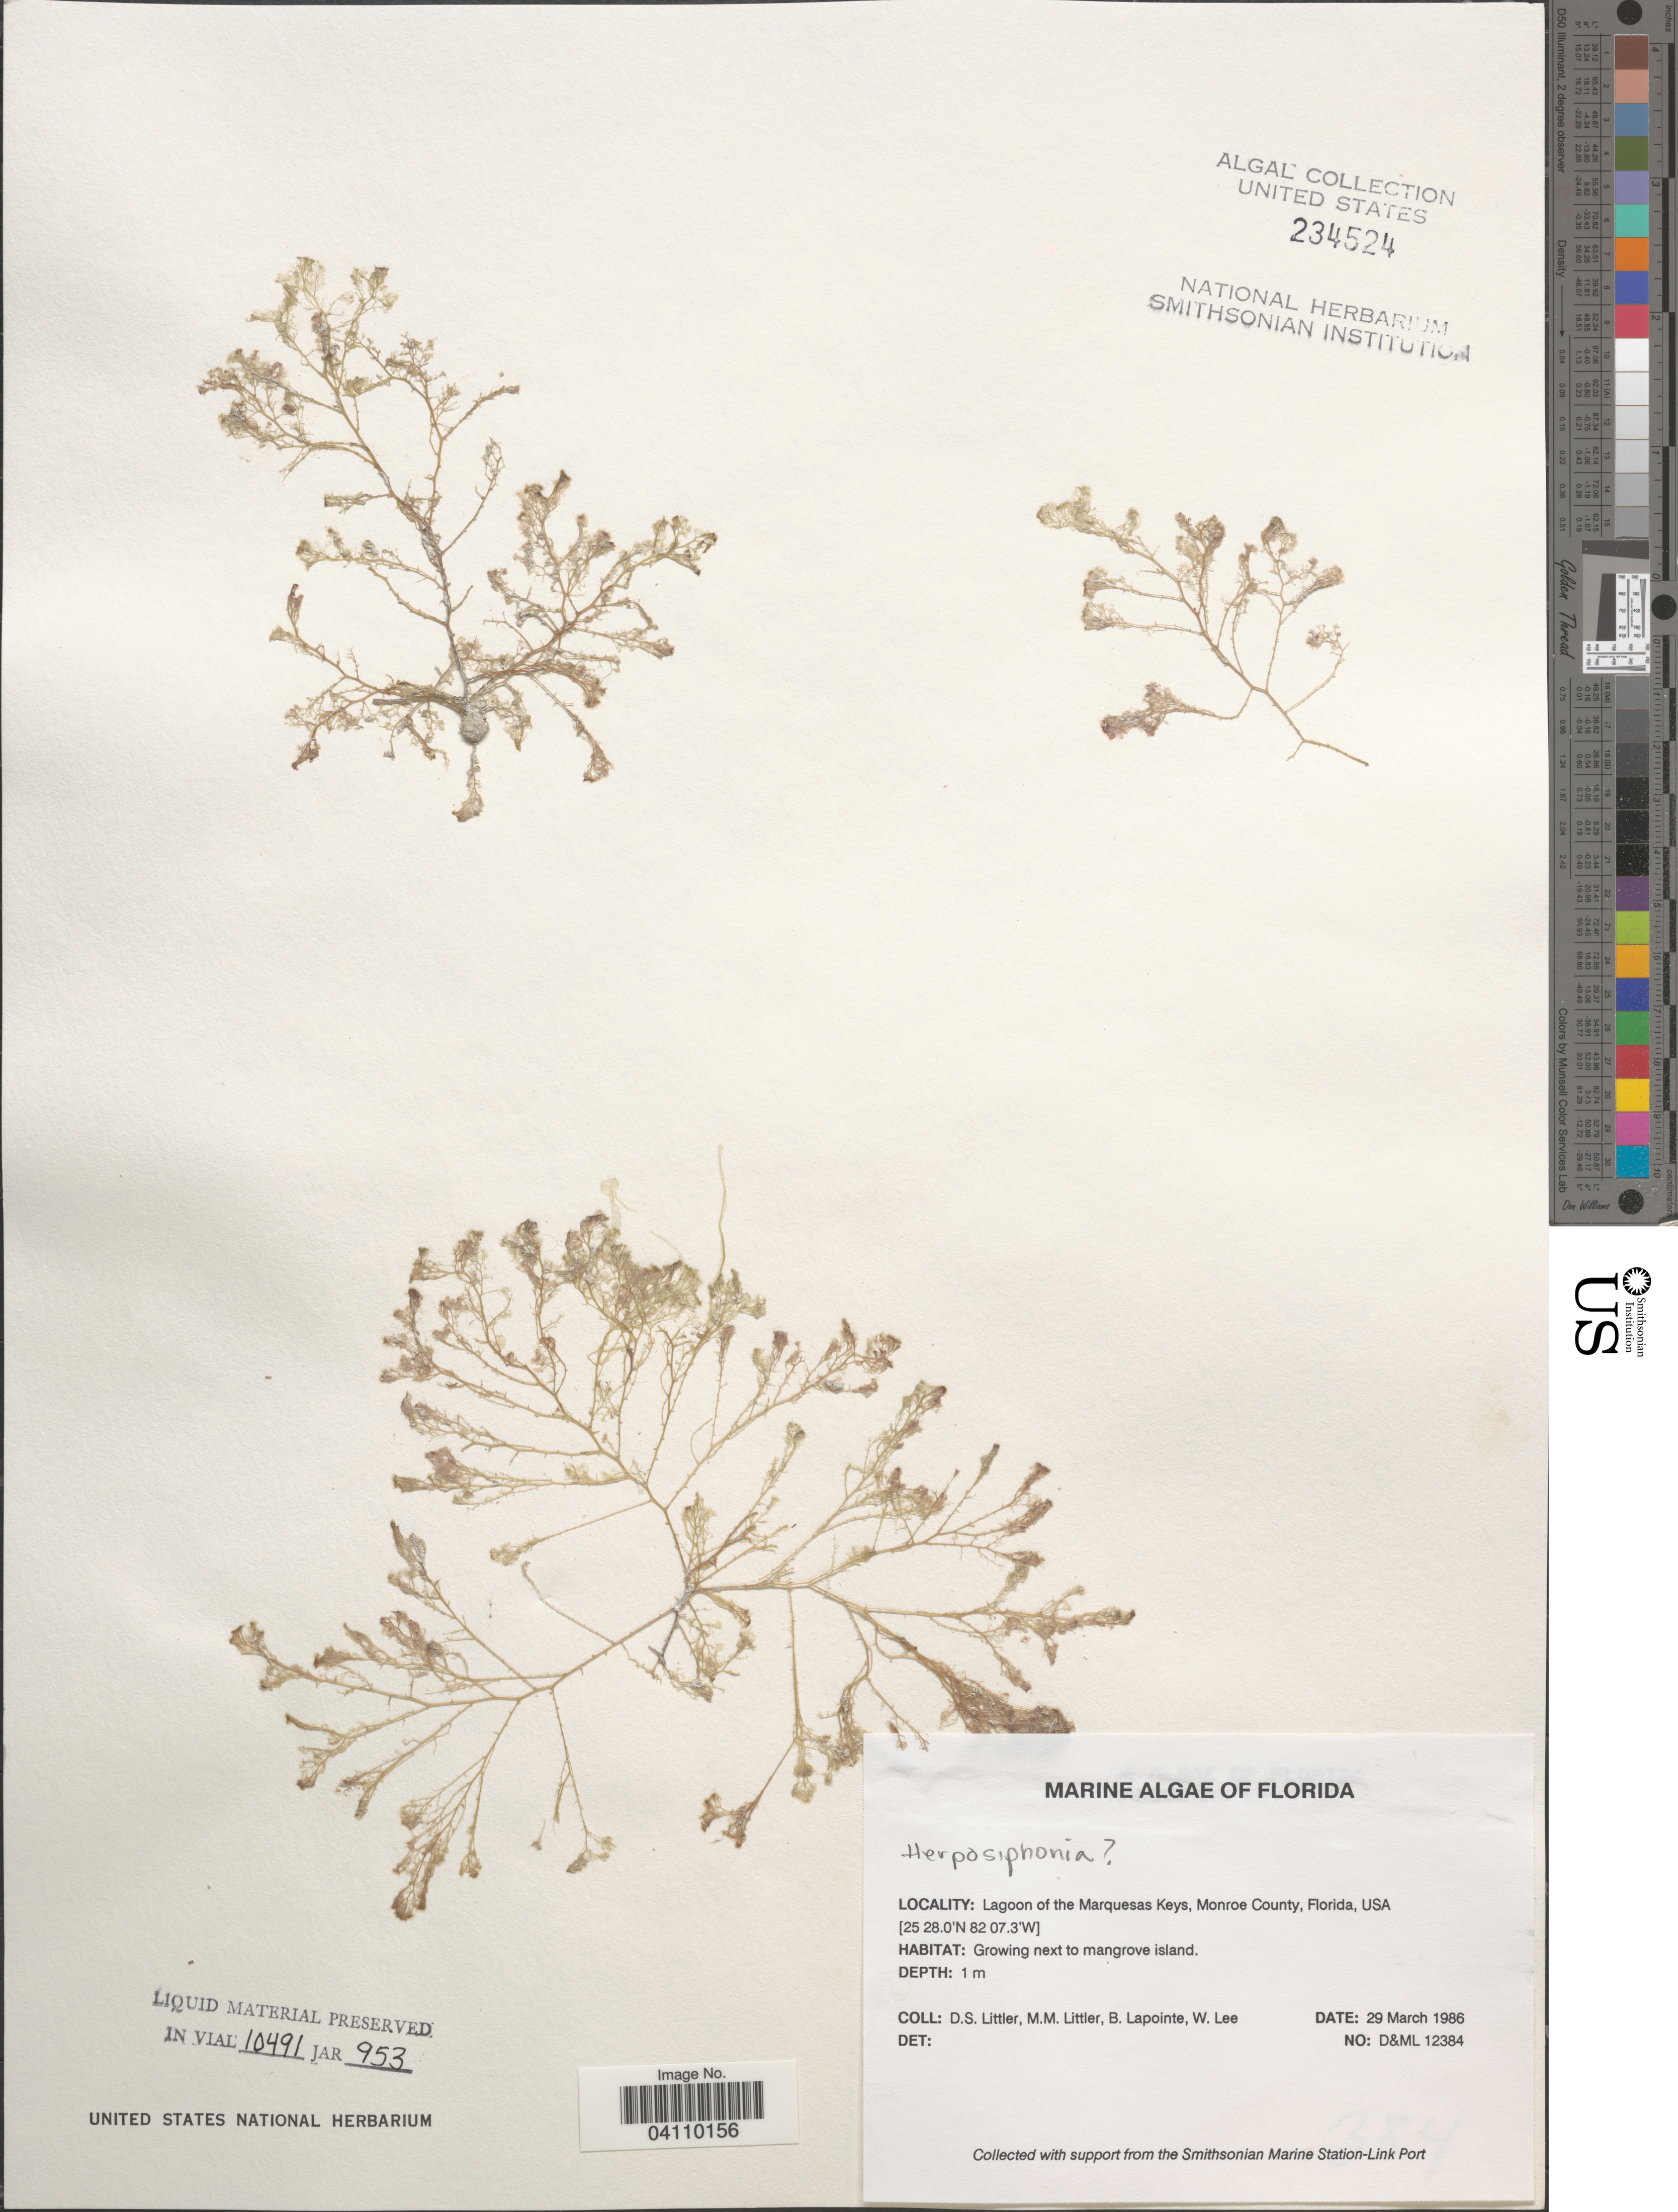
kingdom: Plantae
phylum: Rhodophyta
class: Florideophyceae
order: Ceramiales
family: Rhodomelaceae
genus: Herposiphonia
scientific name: Herposiphonia sp.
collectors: D. S. Littler, B. Lapointe & W. Lee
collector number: D&ML12384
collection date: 1986-03-29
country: United States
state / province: Florida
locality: Lagoon of the Marquesas Keys, Monroe County. Next to mangrove island.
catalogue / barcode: US 234524